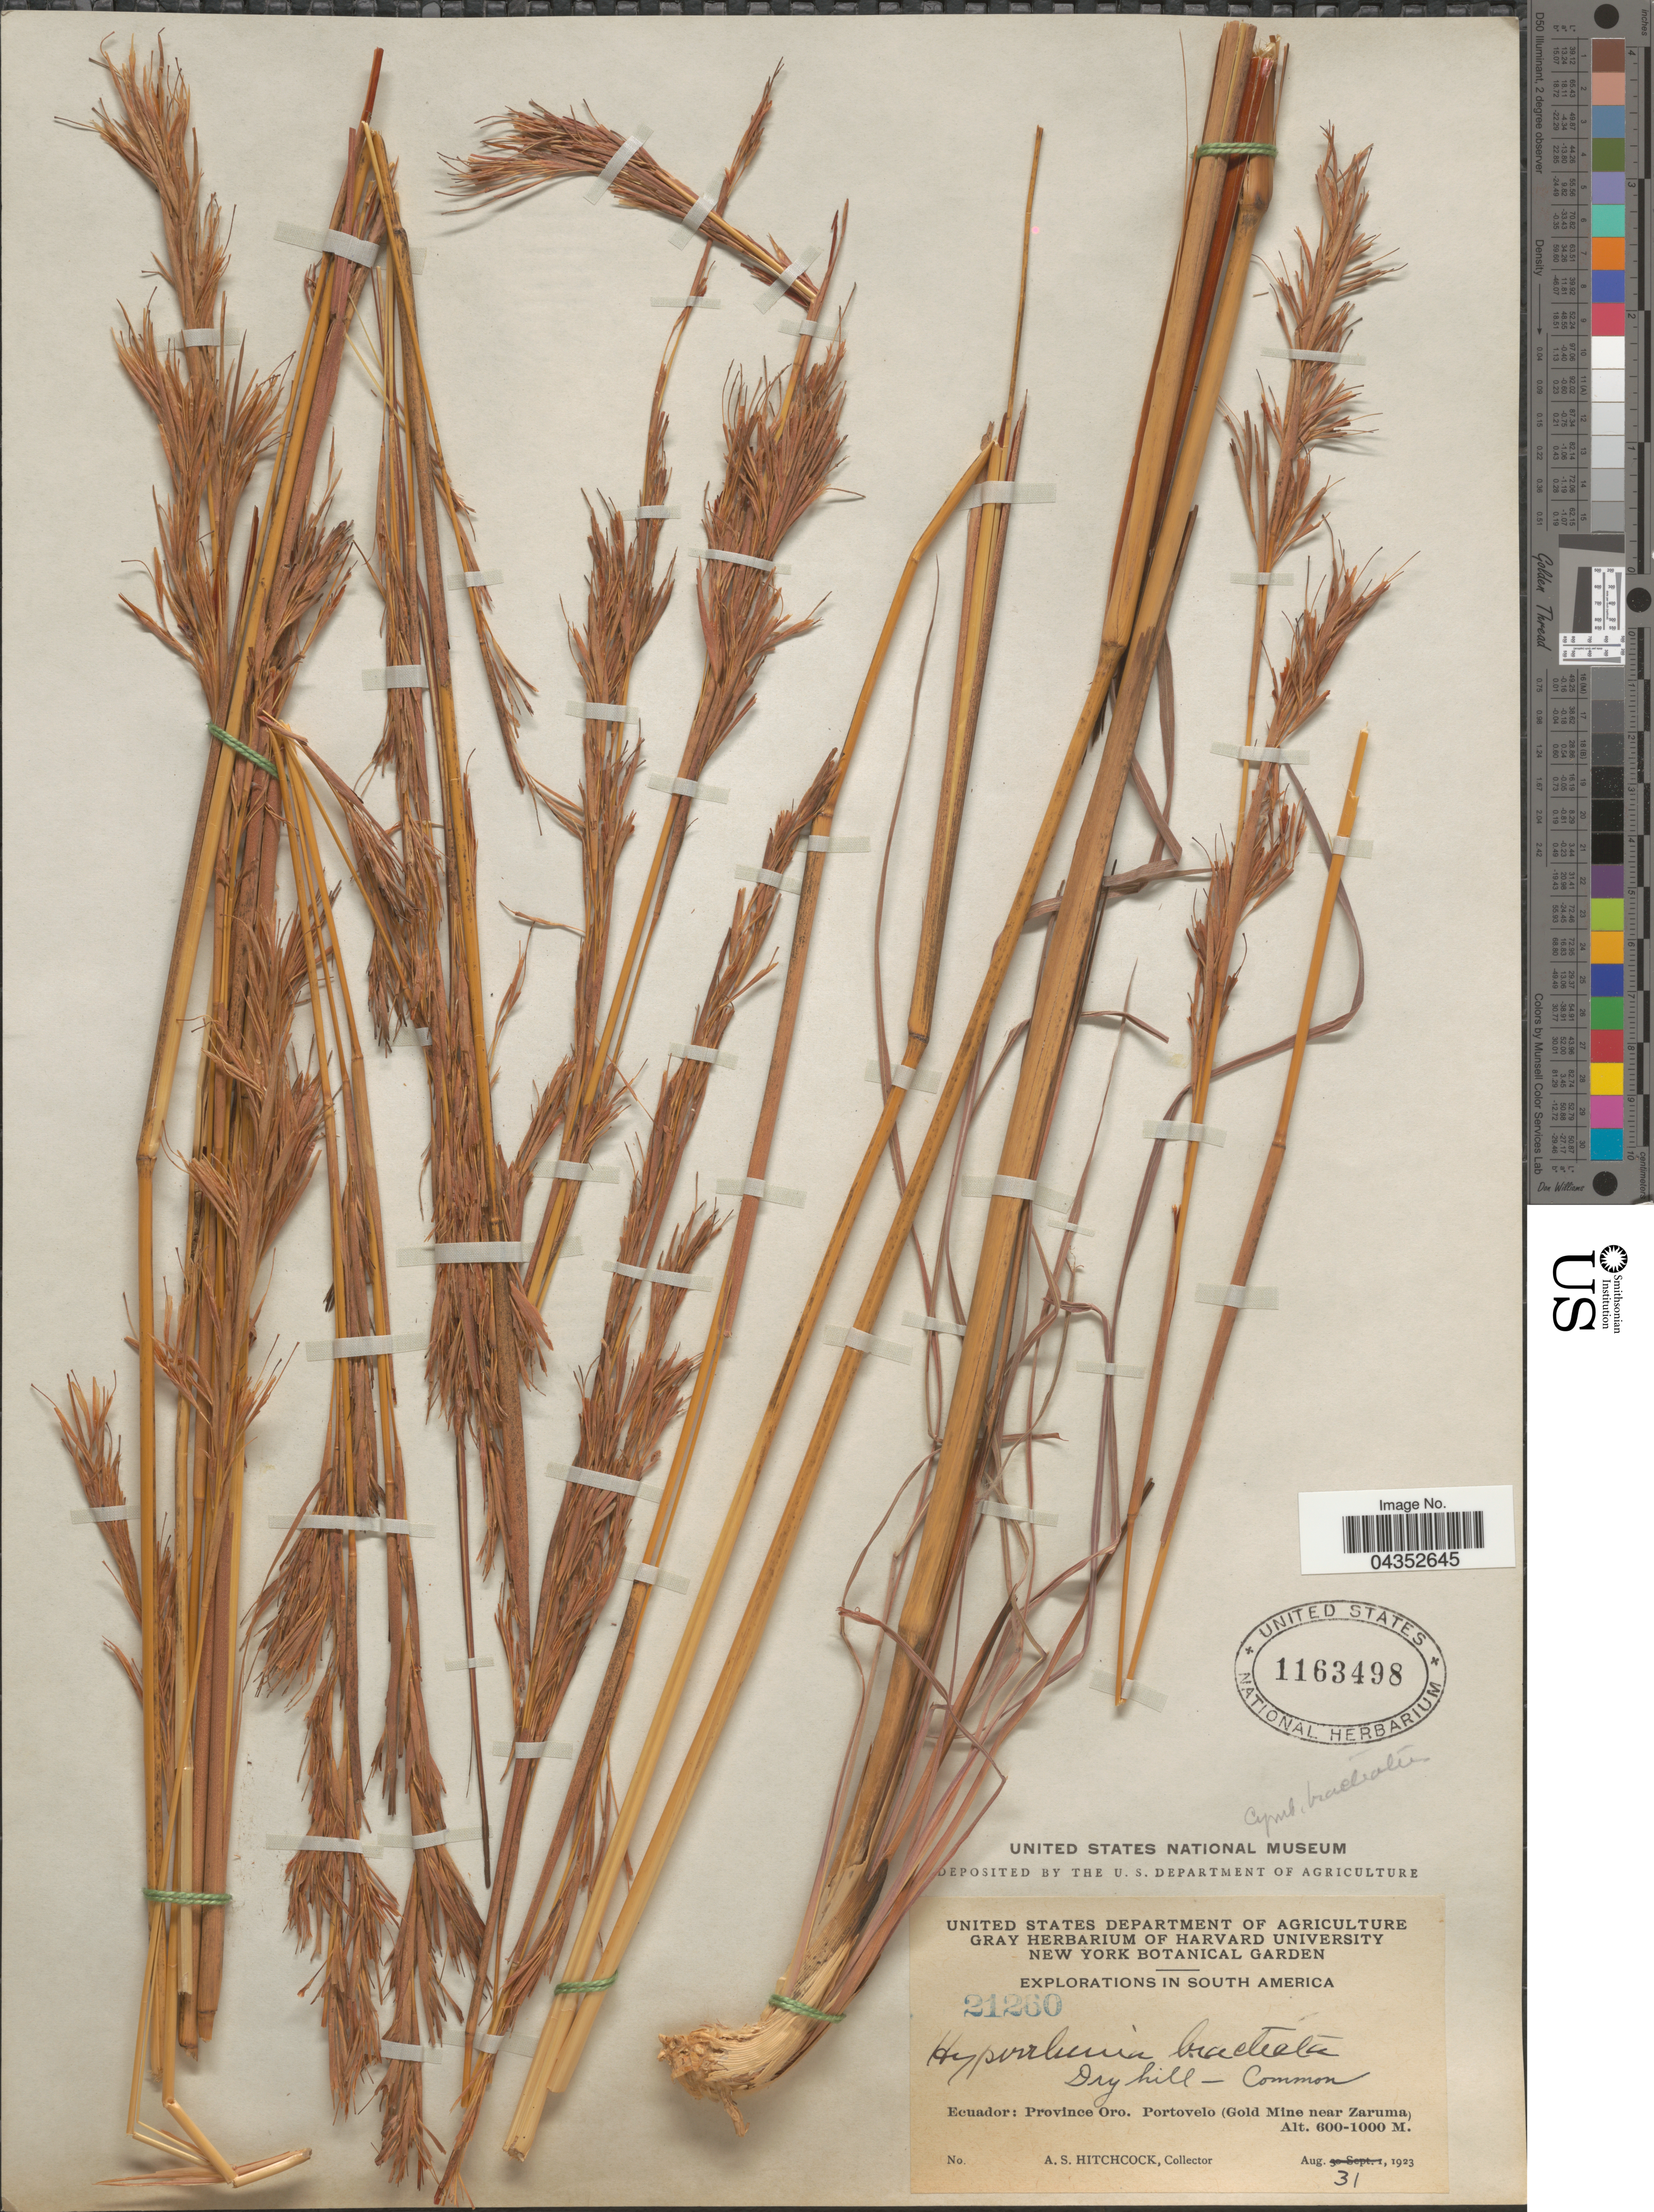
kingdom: Plantae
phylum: Tracheophyta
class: Liliopsida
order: Poales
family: Poaceae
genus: Hyparrhenia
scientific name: Hyparrhenia bracteata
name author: (Humb. & Bonpl.) Stapf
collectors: A. S. Hitchcock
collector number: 21260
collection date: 1923-08-31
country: Ecuador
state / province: El Oro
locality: Explorations in South America. Province Oro. Portovelo (Gold Mine near Zaruma).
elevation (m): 600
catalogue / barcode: US 1163498